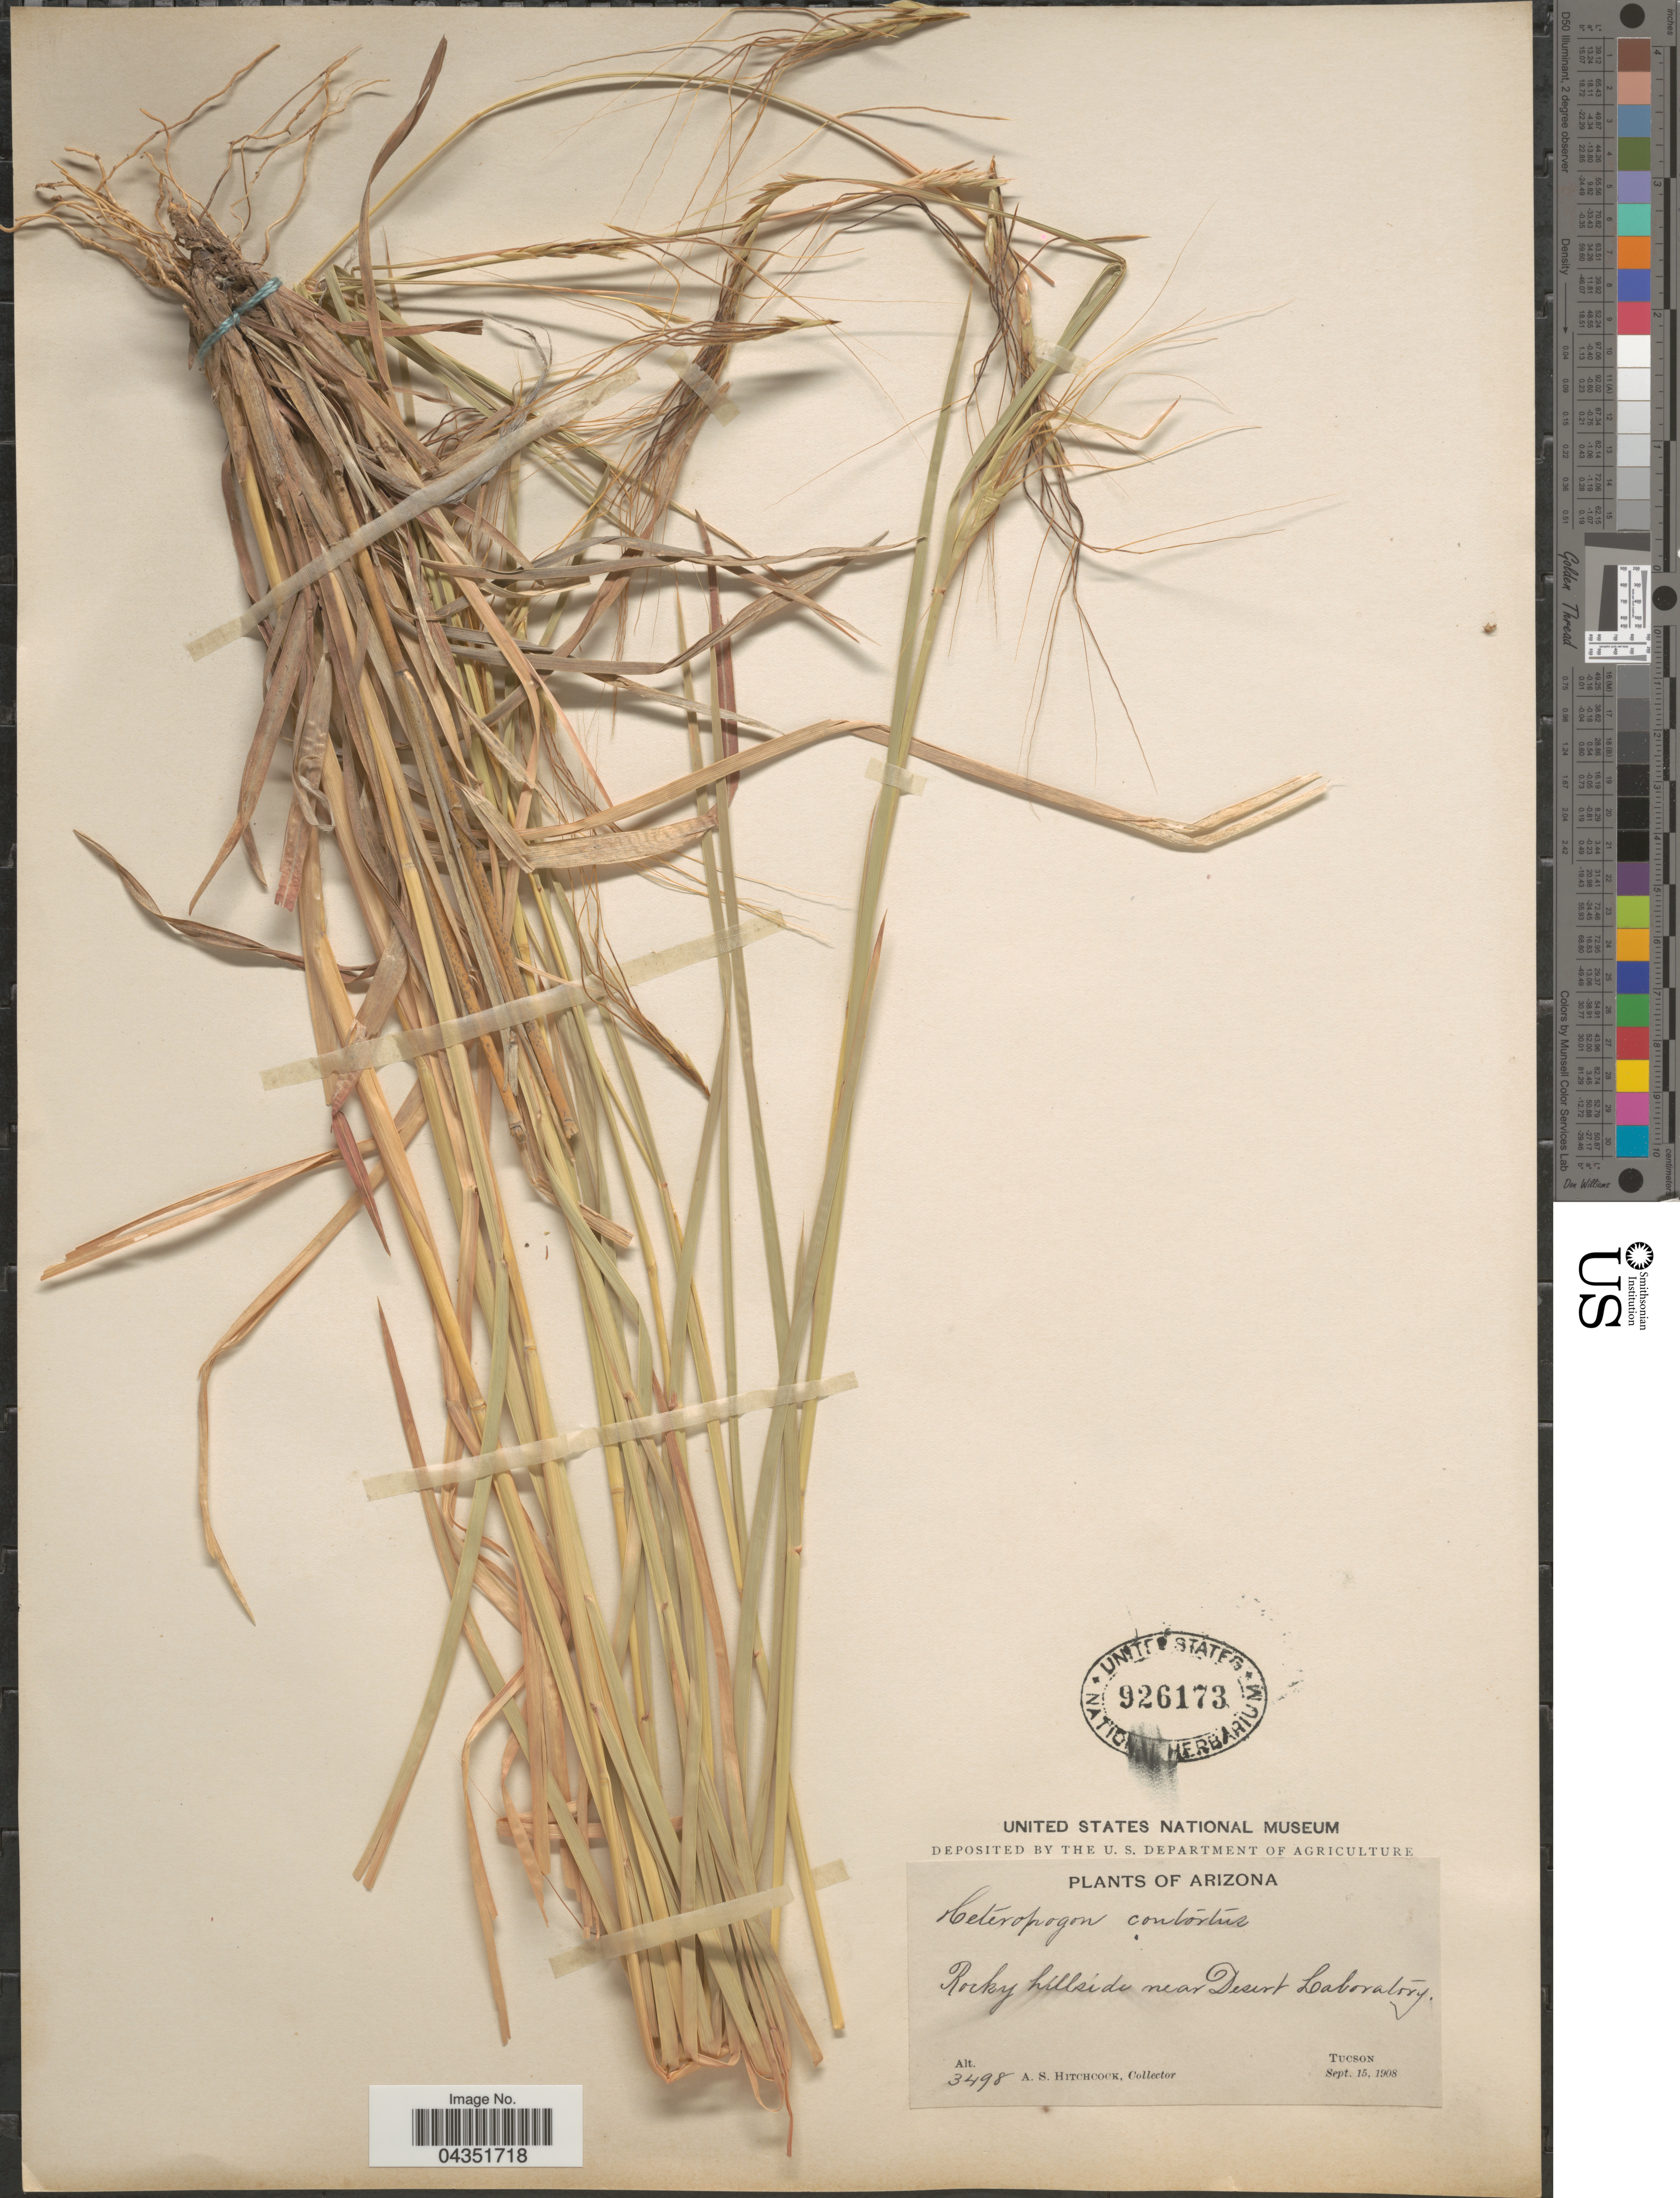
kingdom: Plantae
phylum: Tracheophyta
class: Liliopsida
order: Poales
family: Poaceae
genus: Heteropogon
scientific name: Heteropogon contortus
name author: (L.) P. Beauv. ex Roem. & Schult.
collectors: A. S. Hitchcock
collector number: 3498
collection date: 1908-09-15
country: United States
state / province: Arizona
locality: Rocky hillside near Desert Laboratory. Tucson.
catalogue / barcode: US 926173